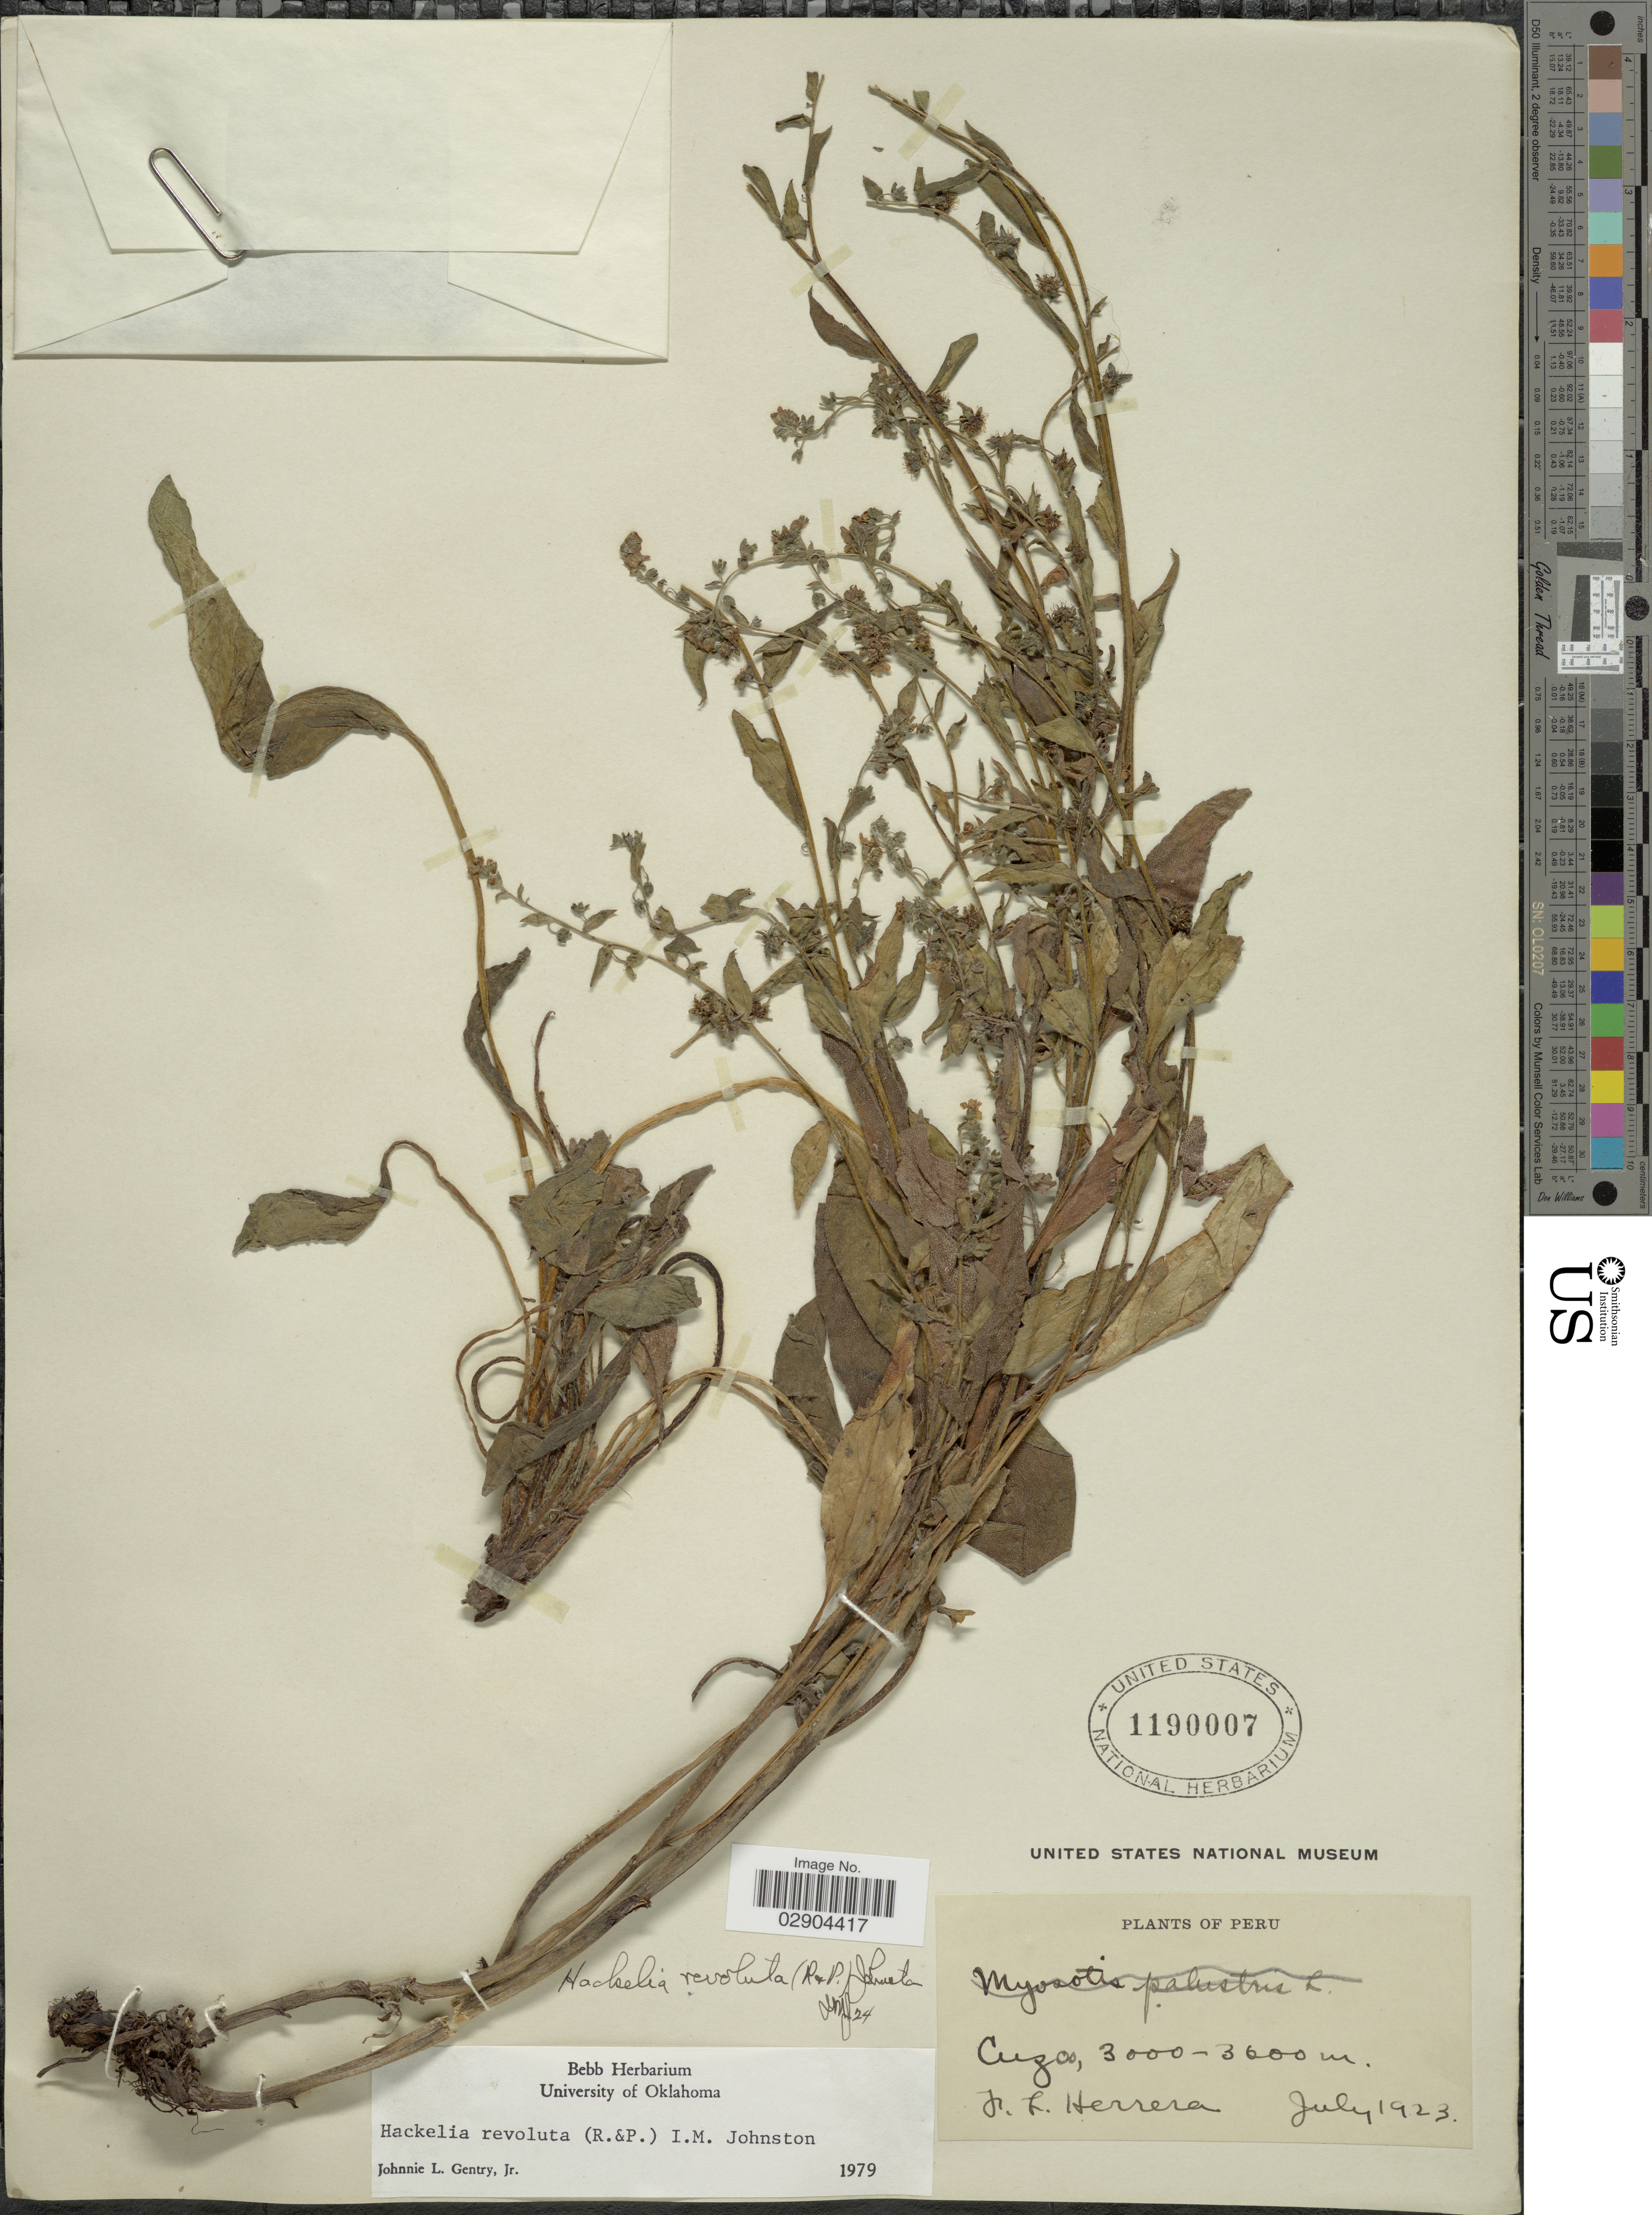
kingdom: Plantae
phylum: Tracheophyta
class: Magnoliopsida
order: Boraginales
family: Boraginaceae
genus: Hackelia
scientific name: Hackelia revoluta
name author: (Ruiz & Pav.) I.M. Johnst.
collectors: F. L. Herrera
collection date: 1923-07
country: Peru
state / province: Cusco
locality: Cuzco.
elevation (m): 3000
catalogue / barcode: US 1190007